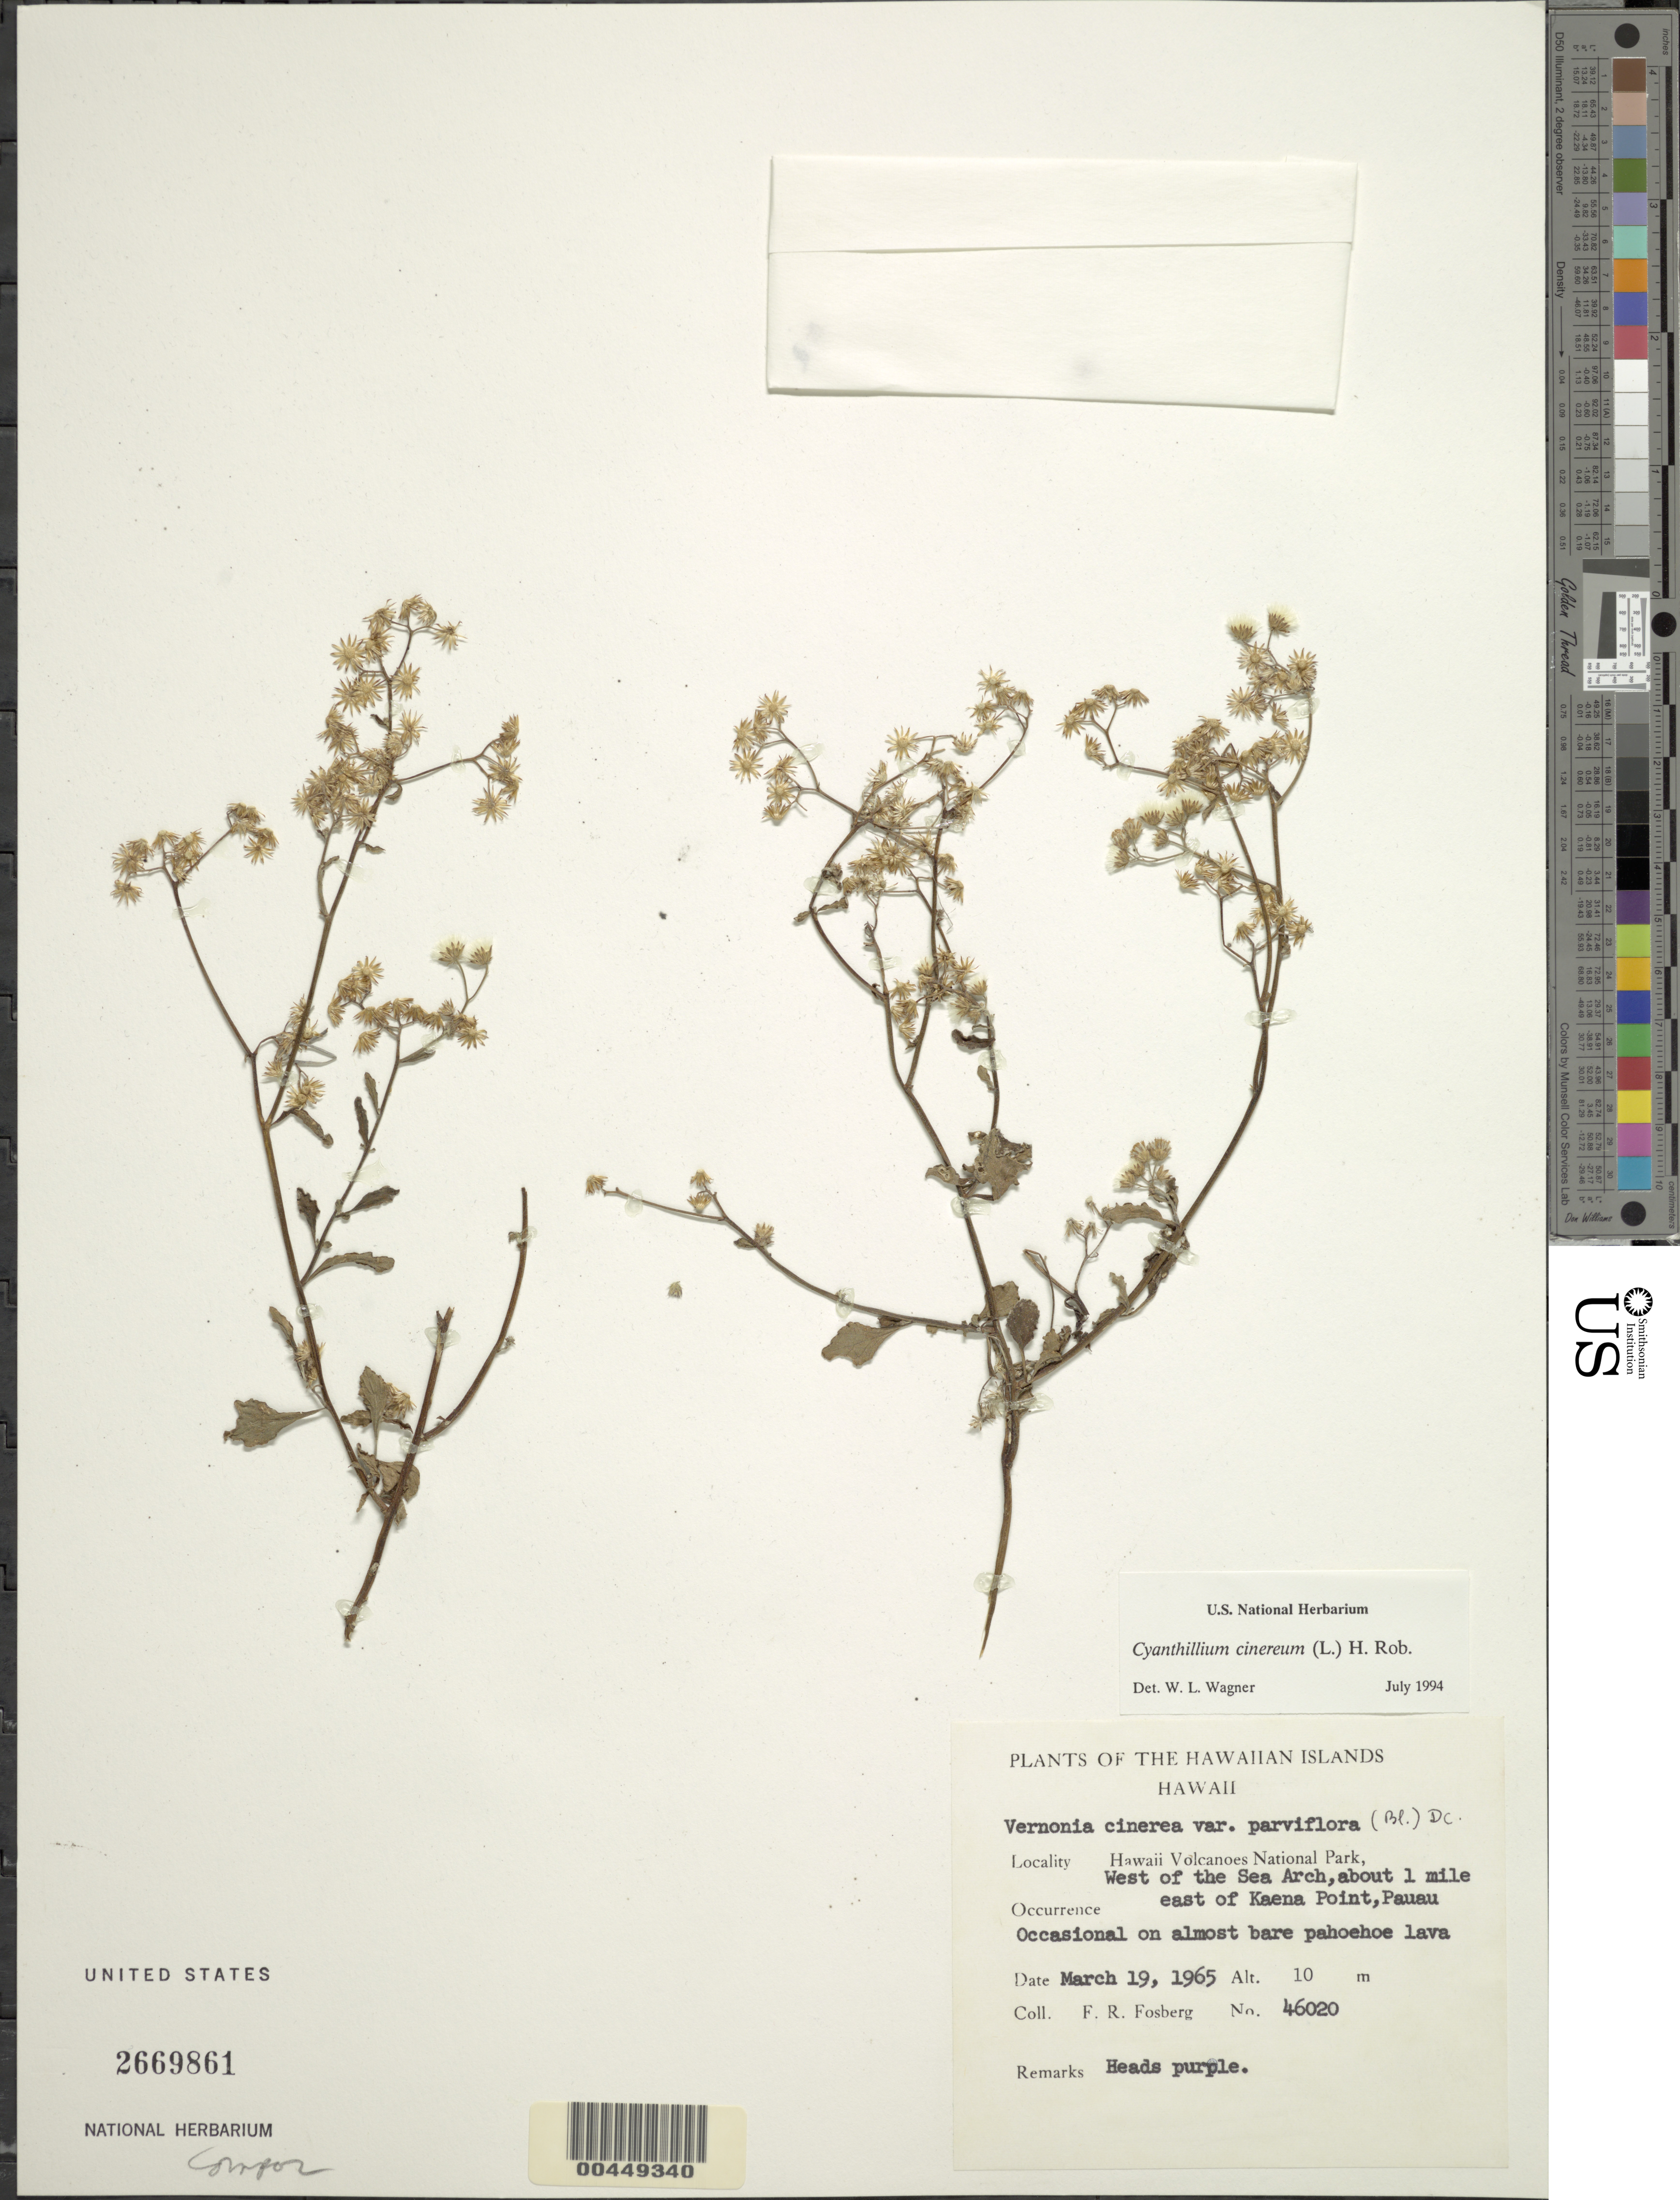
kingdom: Plantae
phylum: Tracheophyta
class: Magnoliopsida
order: Asterales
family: Asteraceae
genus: Cyanthillium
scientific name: Cyanthillium cinereum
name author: (L.) H. Rob.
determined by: Wagner, W. L., (BOT), Smithsonian Institution - National Museum of Natural History (UNITED STATES)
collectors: F. R. Fosberg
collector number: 46020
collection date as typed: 19 Mar 1965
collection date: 1965-03-19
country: United States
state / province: Hawaii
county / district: Hawaii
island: Hawaii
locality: Hawaii Volcanoes Nat Park, W of the Sea Arch, about 1 mi E of Kaena Point, Pauau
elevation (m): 10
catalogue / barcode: US 2669861